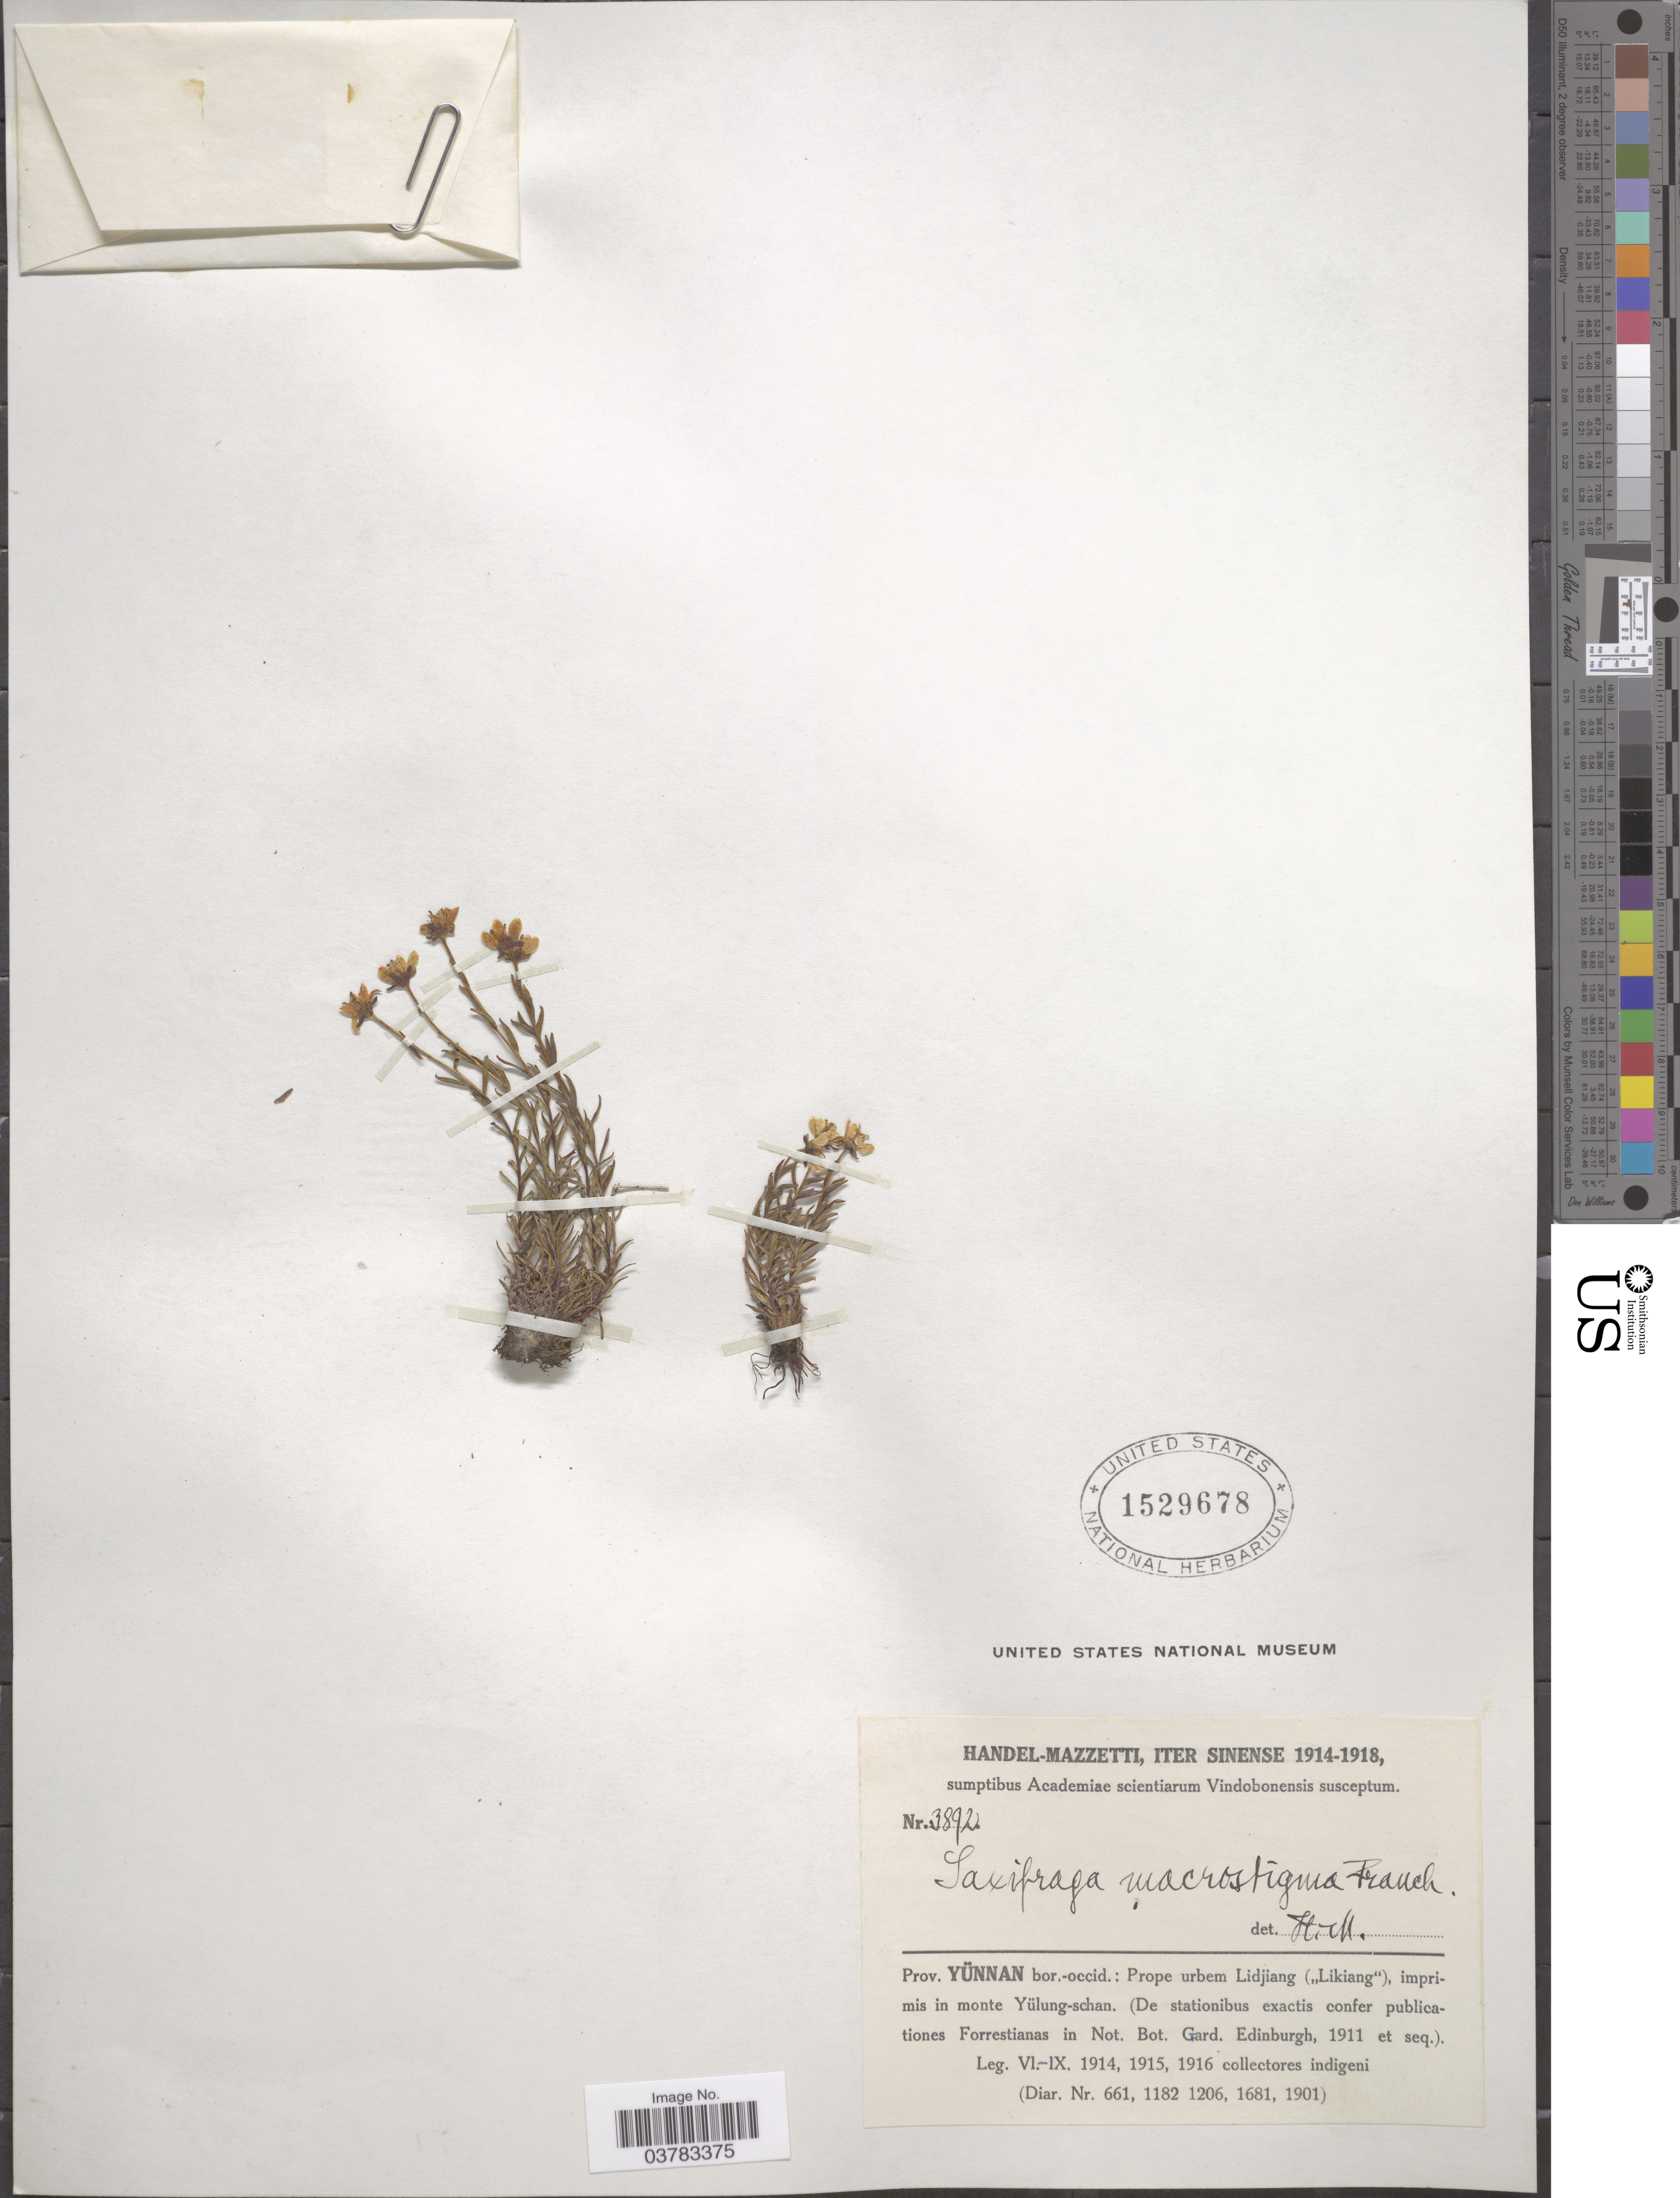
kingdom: Plantae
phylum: Tracheophyta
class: Magnoliopsida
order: Saxifragales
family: Saxifragaceae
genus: Saxifraga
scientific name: Saxifraga macrostigma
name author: Franch.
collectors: Handel-Mazzetti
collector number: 3892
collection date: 1914-06/1916-09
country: China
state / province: Yunnan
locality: Iter Sinense 1914-1918. Prov. Yünnan bor.-occid.: Prope urbem Lidjang ("Likiang"), imprimis in monte Yülung-schan.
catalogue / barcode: US 1529678